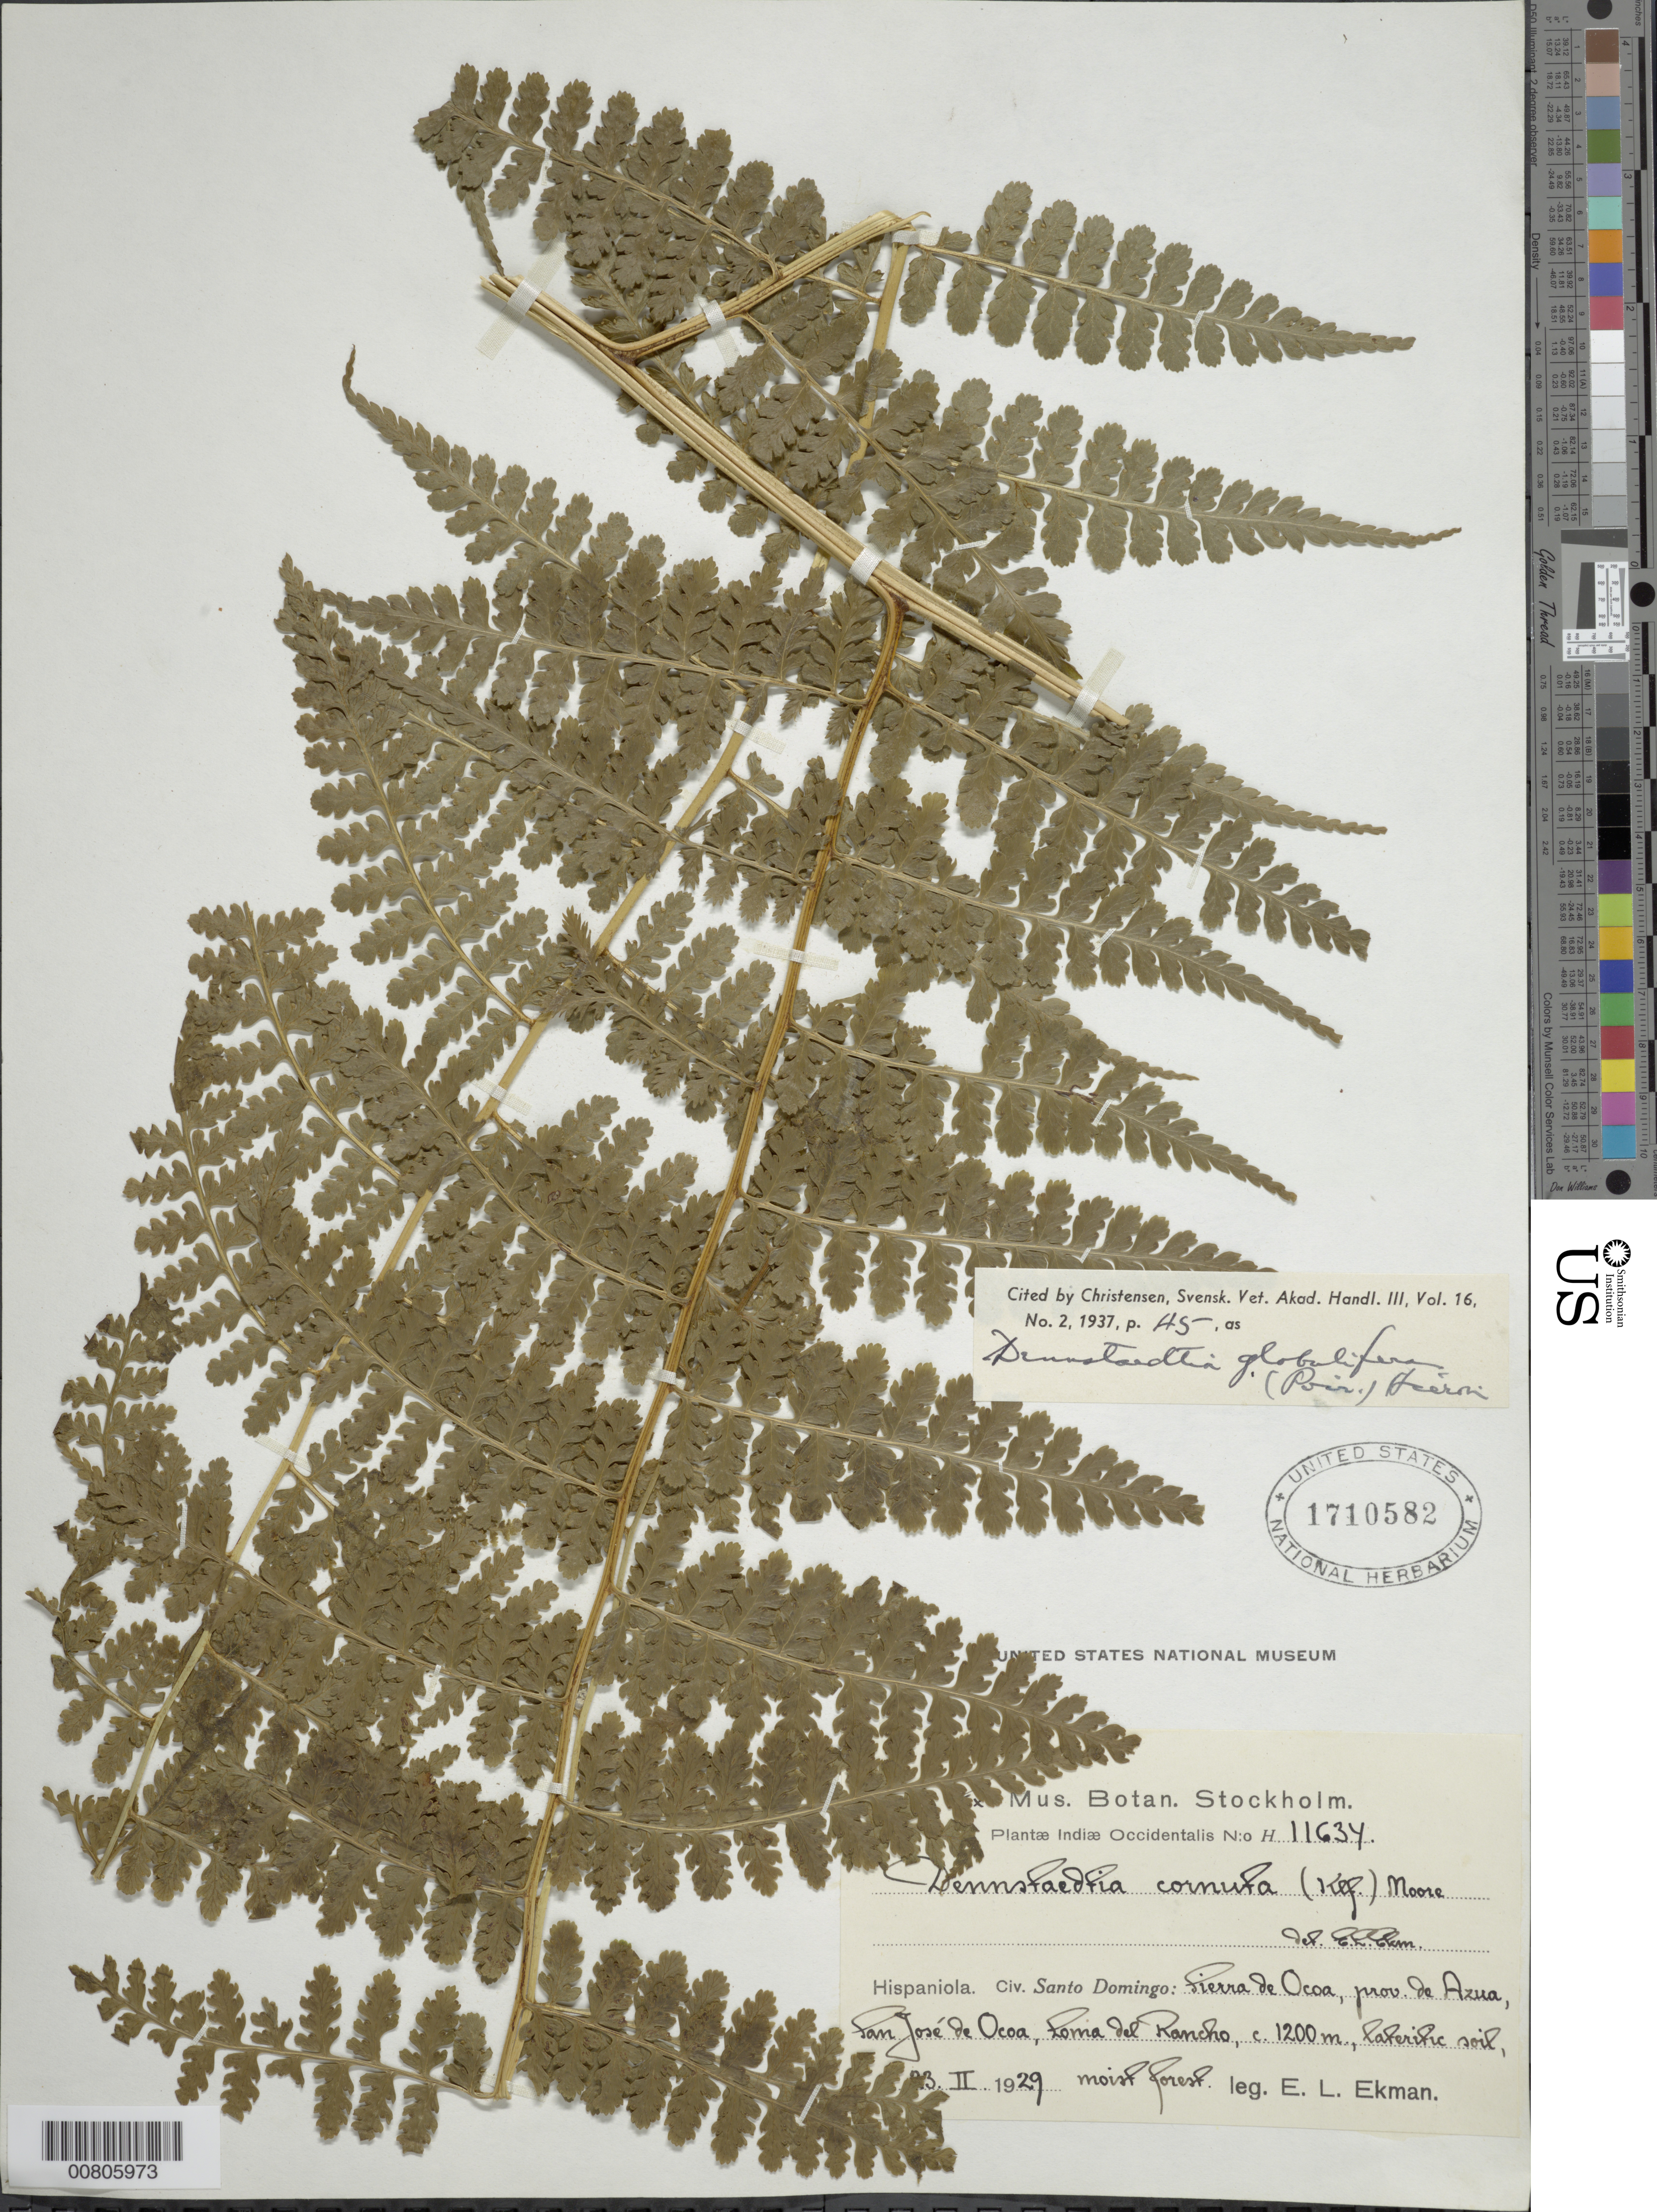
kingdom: Plantae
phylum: Tracheophyta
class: Polypodiopsida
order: Polypodiales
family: Dennstaedtiaceae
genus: Dennstaedtia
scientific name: Dennstaedtia globulifera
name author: (Poir.) Hieron.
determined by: Christensen, C. F. A.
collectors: E. L. Ekman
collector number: H 11634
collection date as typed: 23 Feb 1929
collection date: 1929-02-23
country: Dominican Republic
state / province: Azua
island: Hispaniola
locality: Sierra de Ocoa, San José de Ocoa, Loma del Rancho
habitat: Lateritic soil,moist forest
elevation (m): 1200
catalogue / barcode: US 1710582